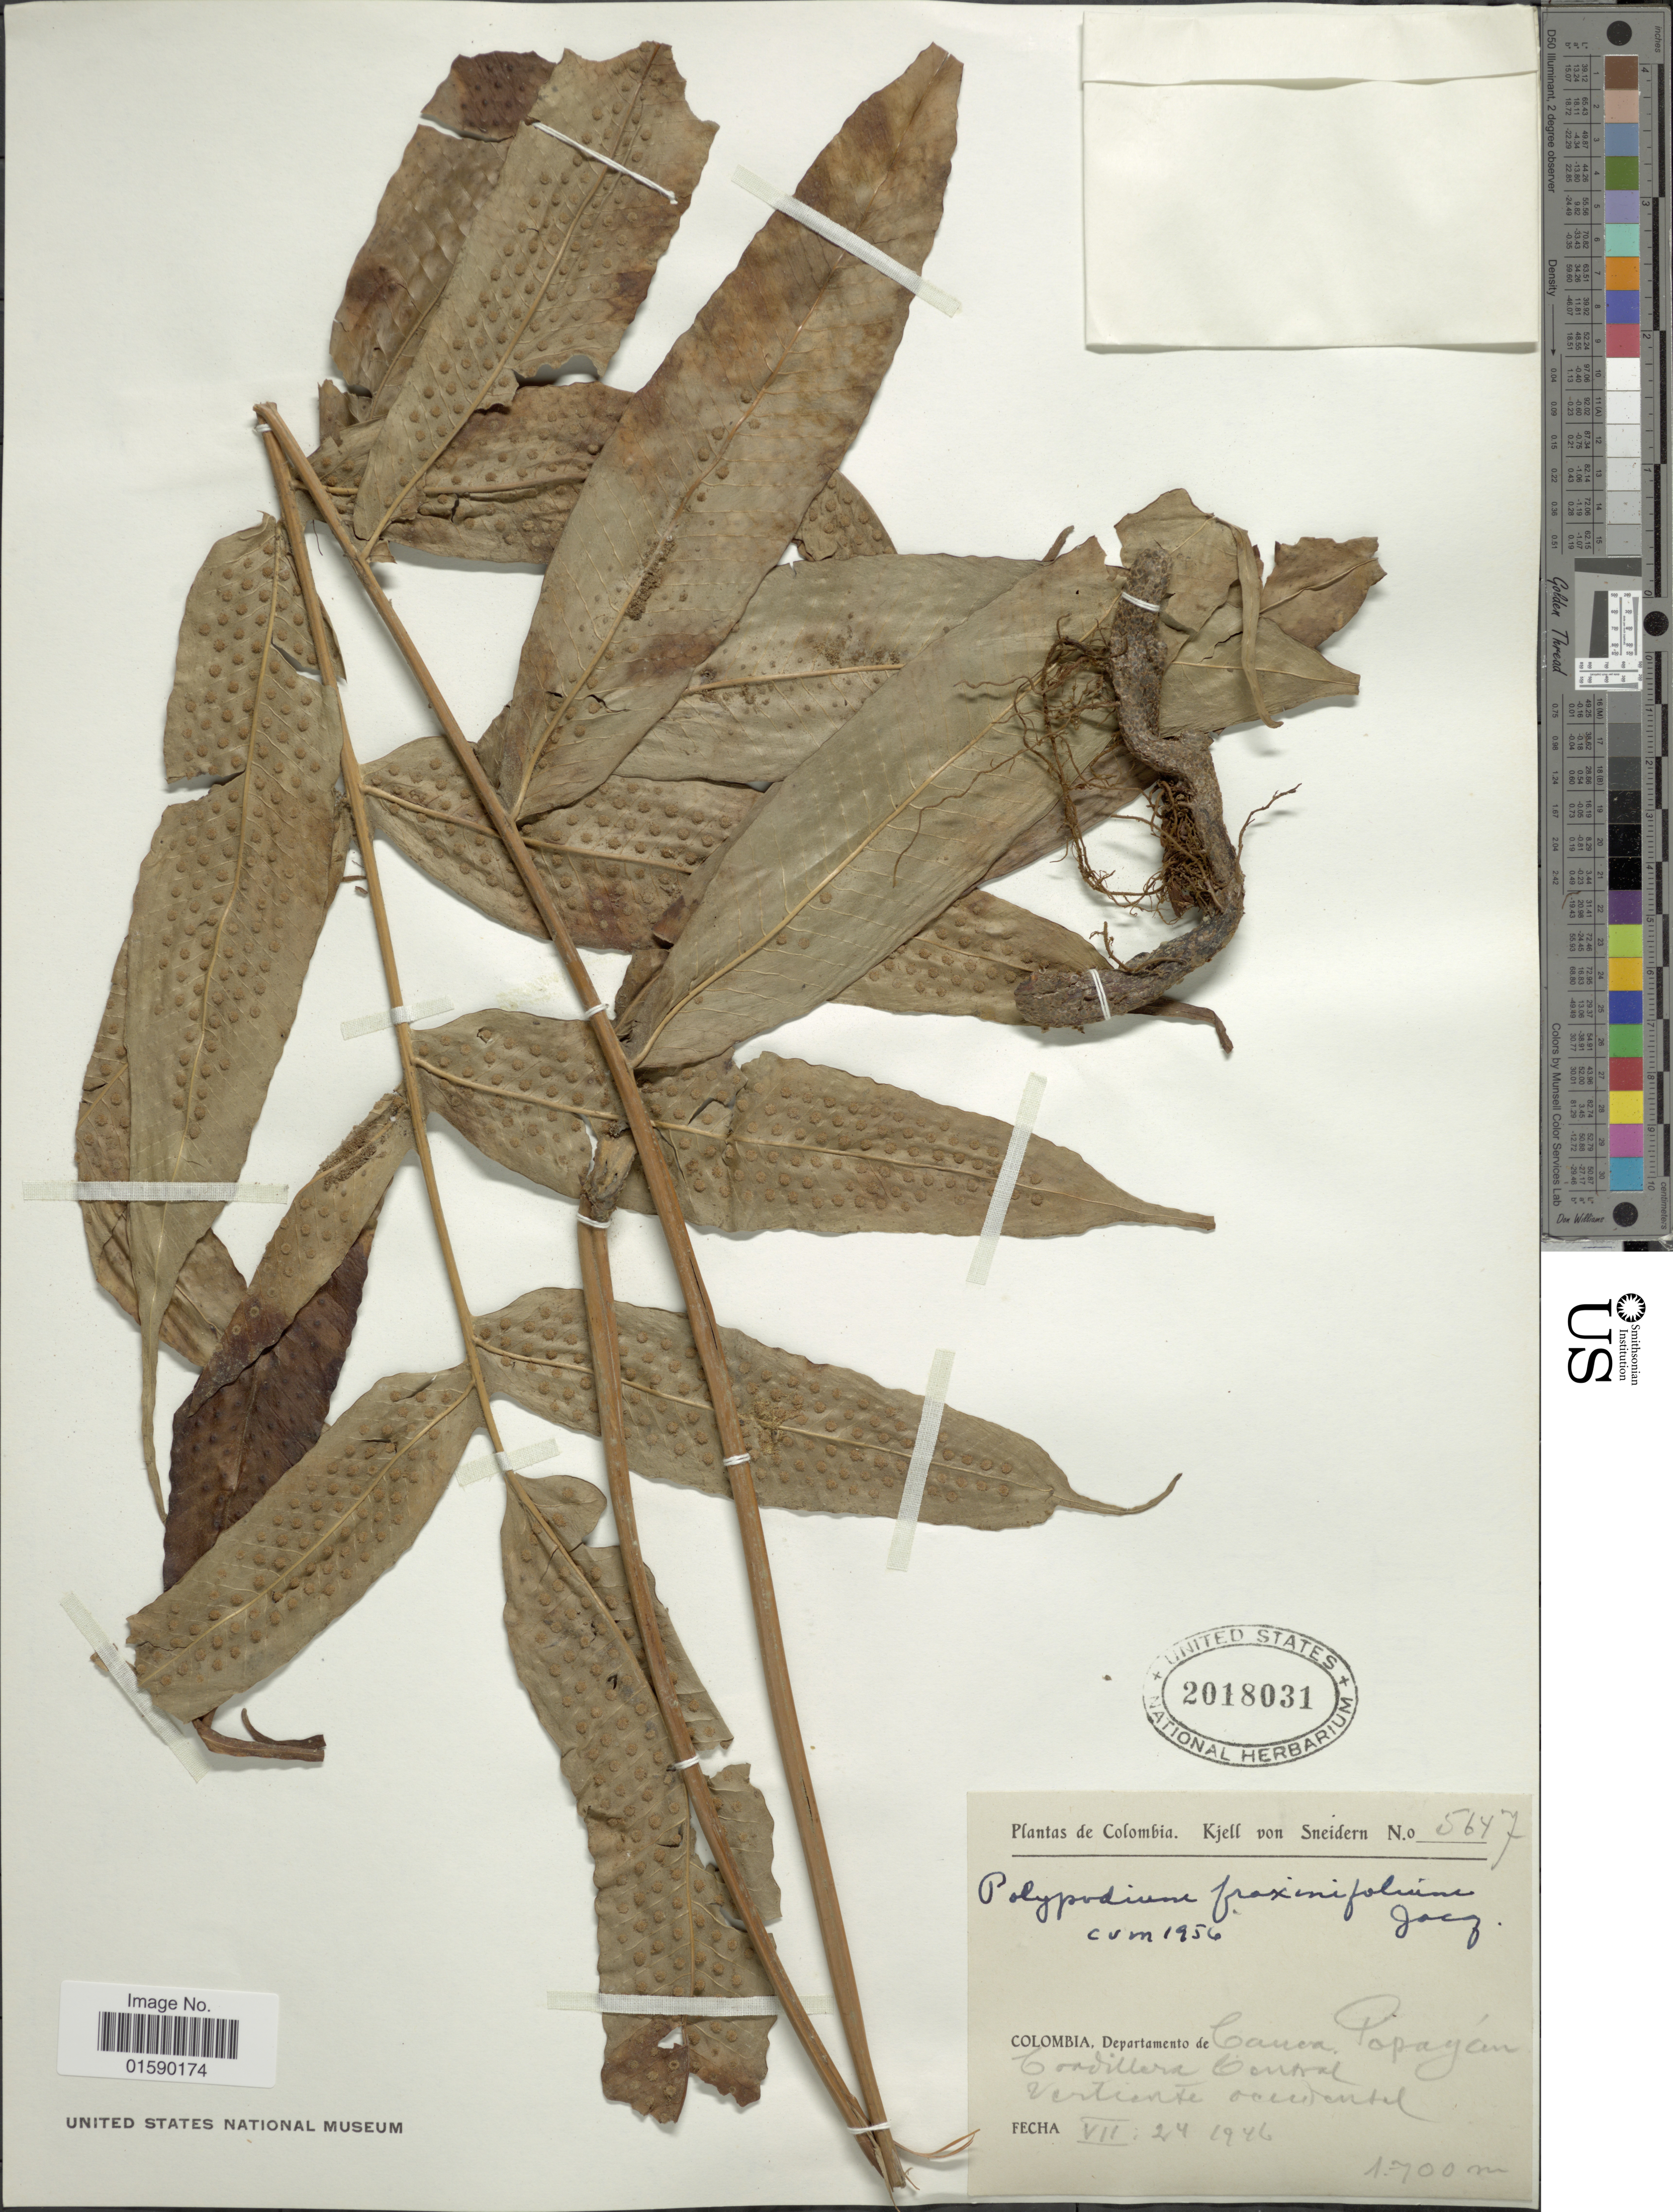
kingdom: Plantae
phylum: Tracheophyta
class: Polypodiopsida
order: Polypodiales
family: Polypodiaceae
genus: Aglaomorpha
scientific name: Aglaomorpha heraclea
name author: (Kunze) Copel.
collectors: K. von Sneidern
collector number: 5647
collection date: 1946-07-24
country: Colombia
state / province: Cauca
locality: Popayan, Cordillera Central occidental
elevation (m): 1700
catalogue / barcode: US 2018031